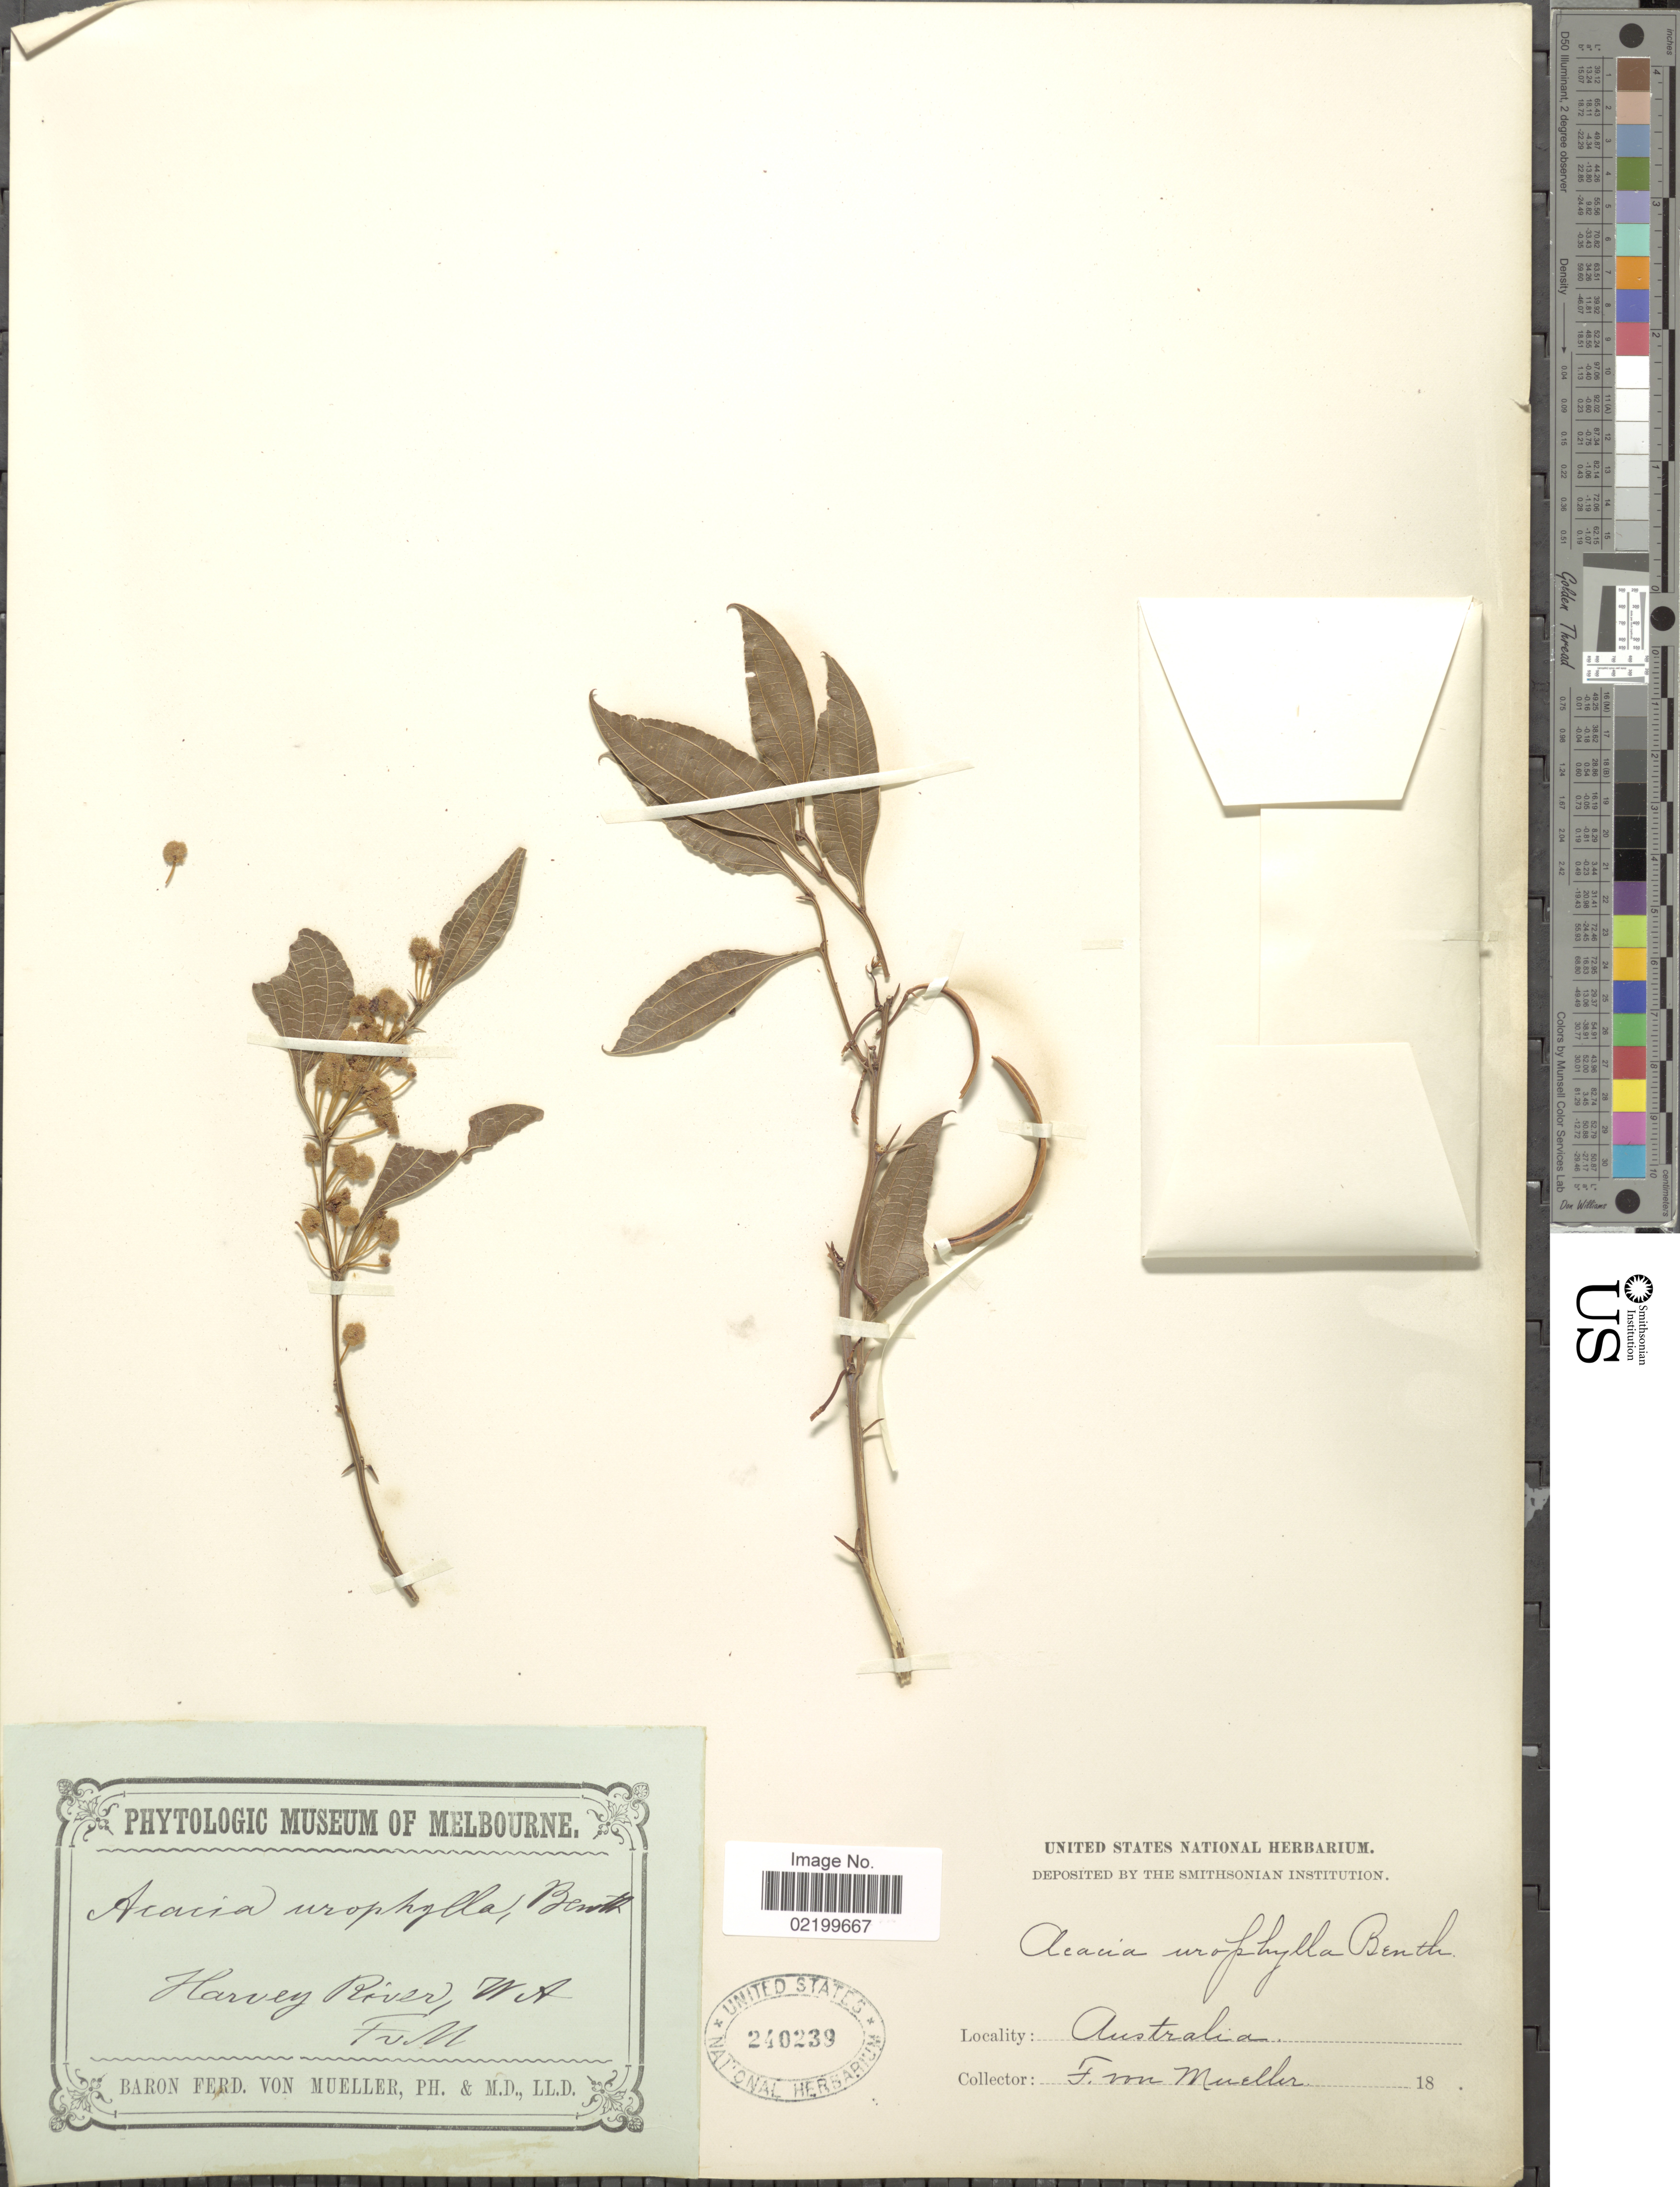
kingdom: Plantae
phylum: Tracheophyta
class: Magnoliopsida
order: Fabales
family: Fabaceae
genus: Acacia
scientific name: Acacia urophylla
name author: Benth.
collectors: F. Mueller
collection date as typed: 18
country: Australia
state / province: Western Australia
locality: Harvey River W.A.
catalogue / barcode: US 240239